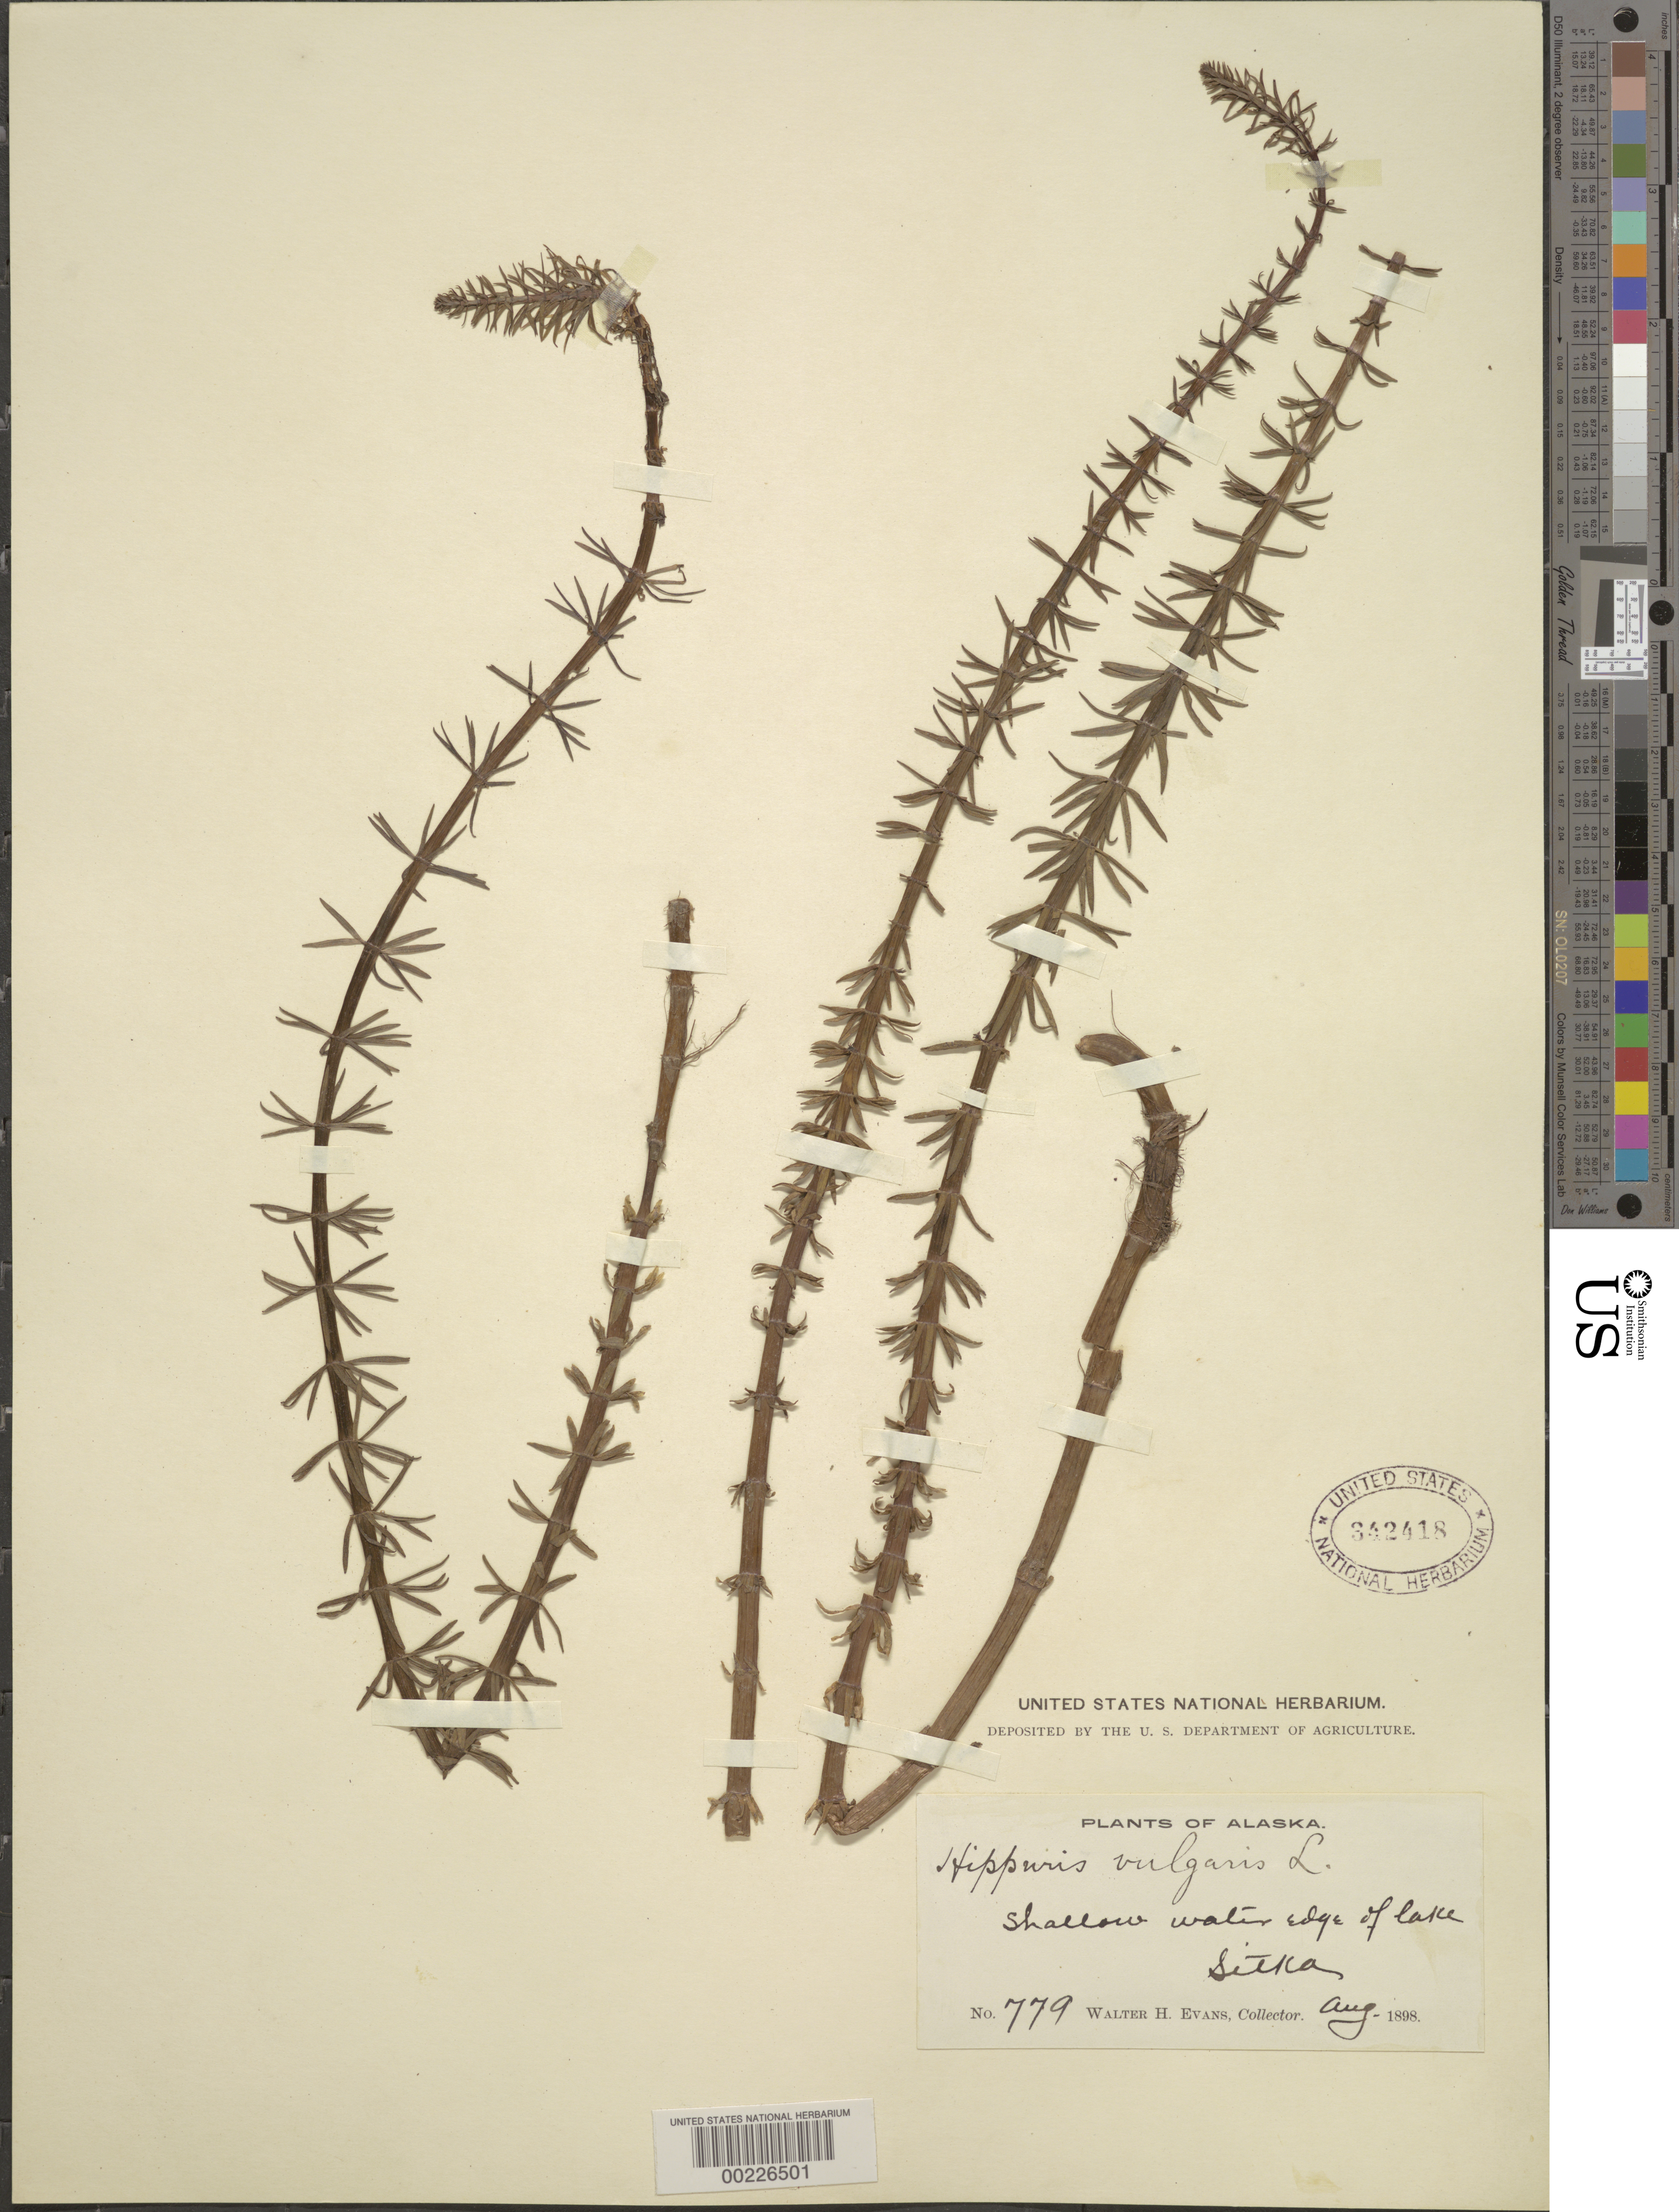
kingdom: Plantae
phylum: Tracheophyta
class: Magnoliopsida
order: Lamiales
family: Plantaginaceae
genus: Hippuris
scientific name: Hippuris vulgaris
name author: L.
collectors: W. H. Evans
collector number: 779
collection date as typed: Aug 1898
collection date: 1898-08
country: United States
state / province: Alaska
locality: Sitka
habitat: Shallow water at edge of lake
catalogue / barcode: US 342418